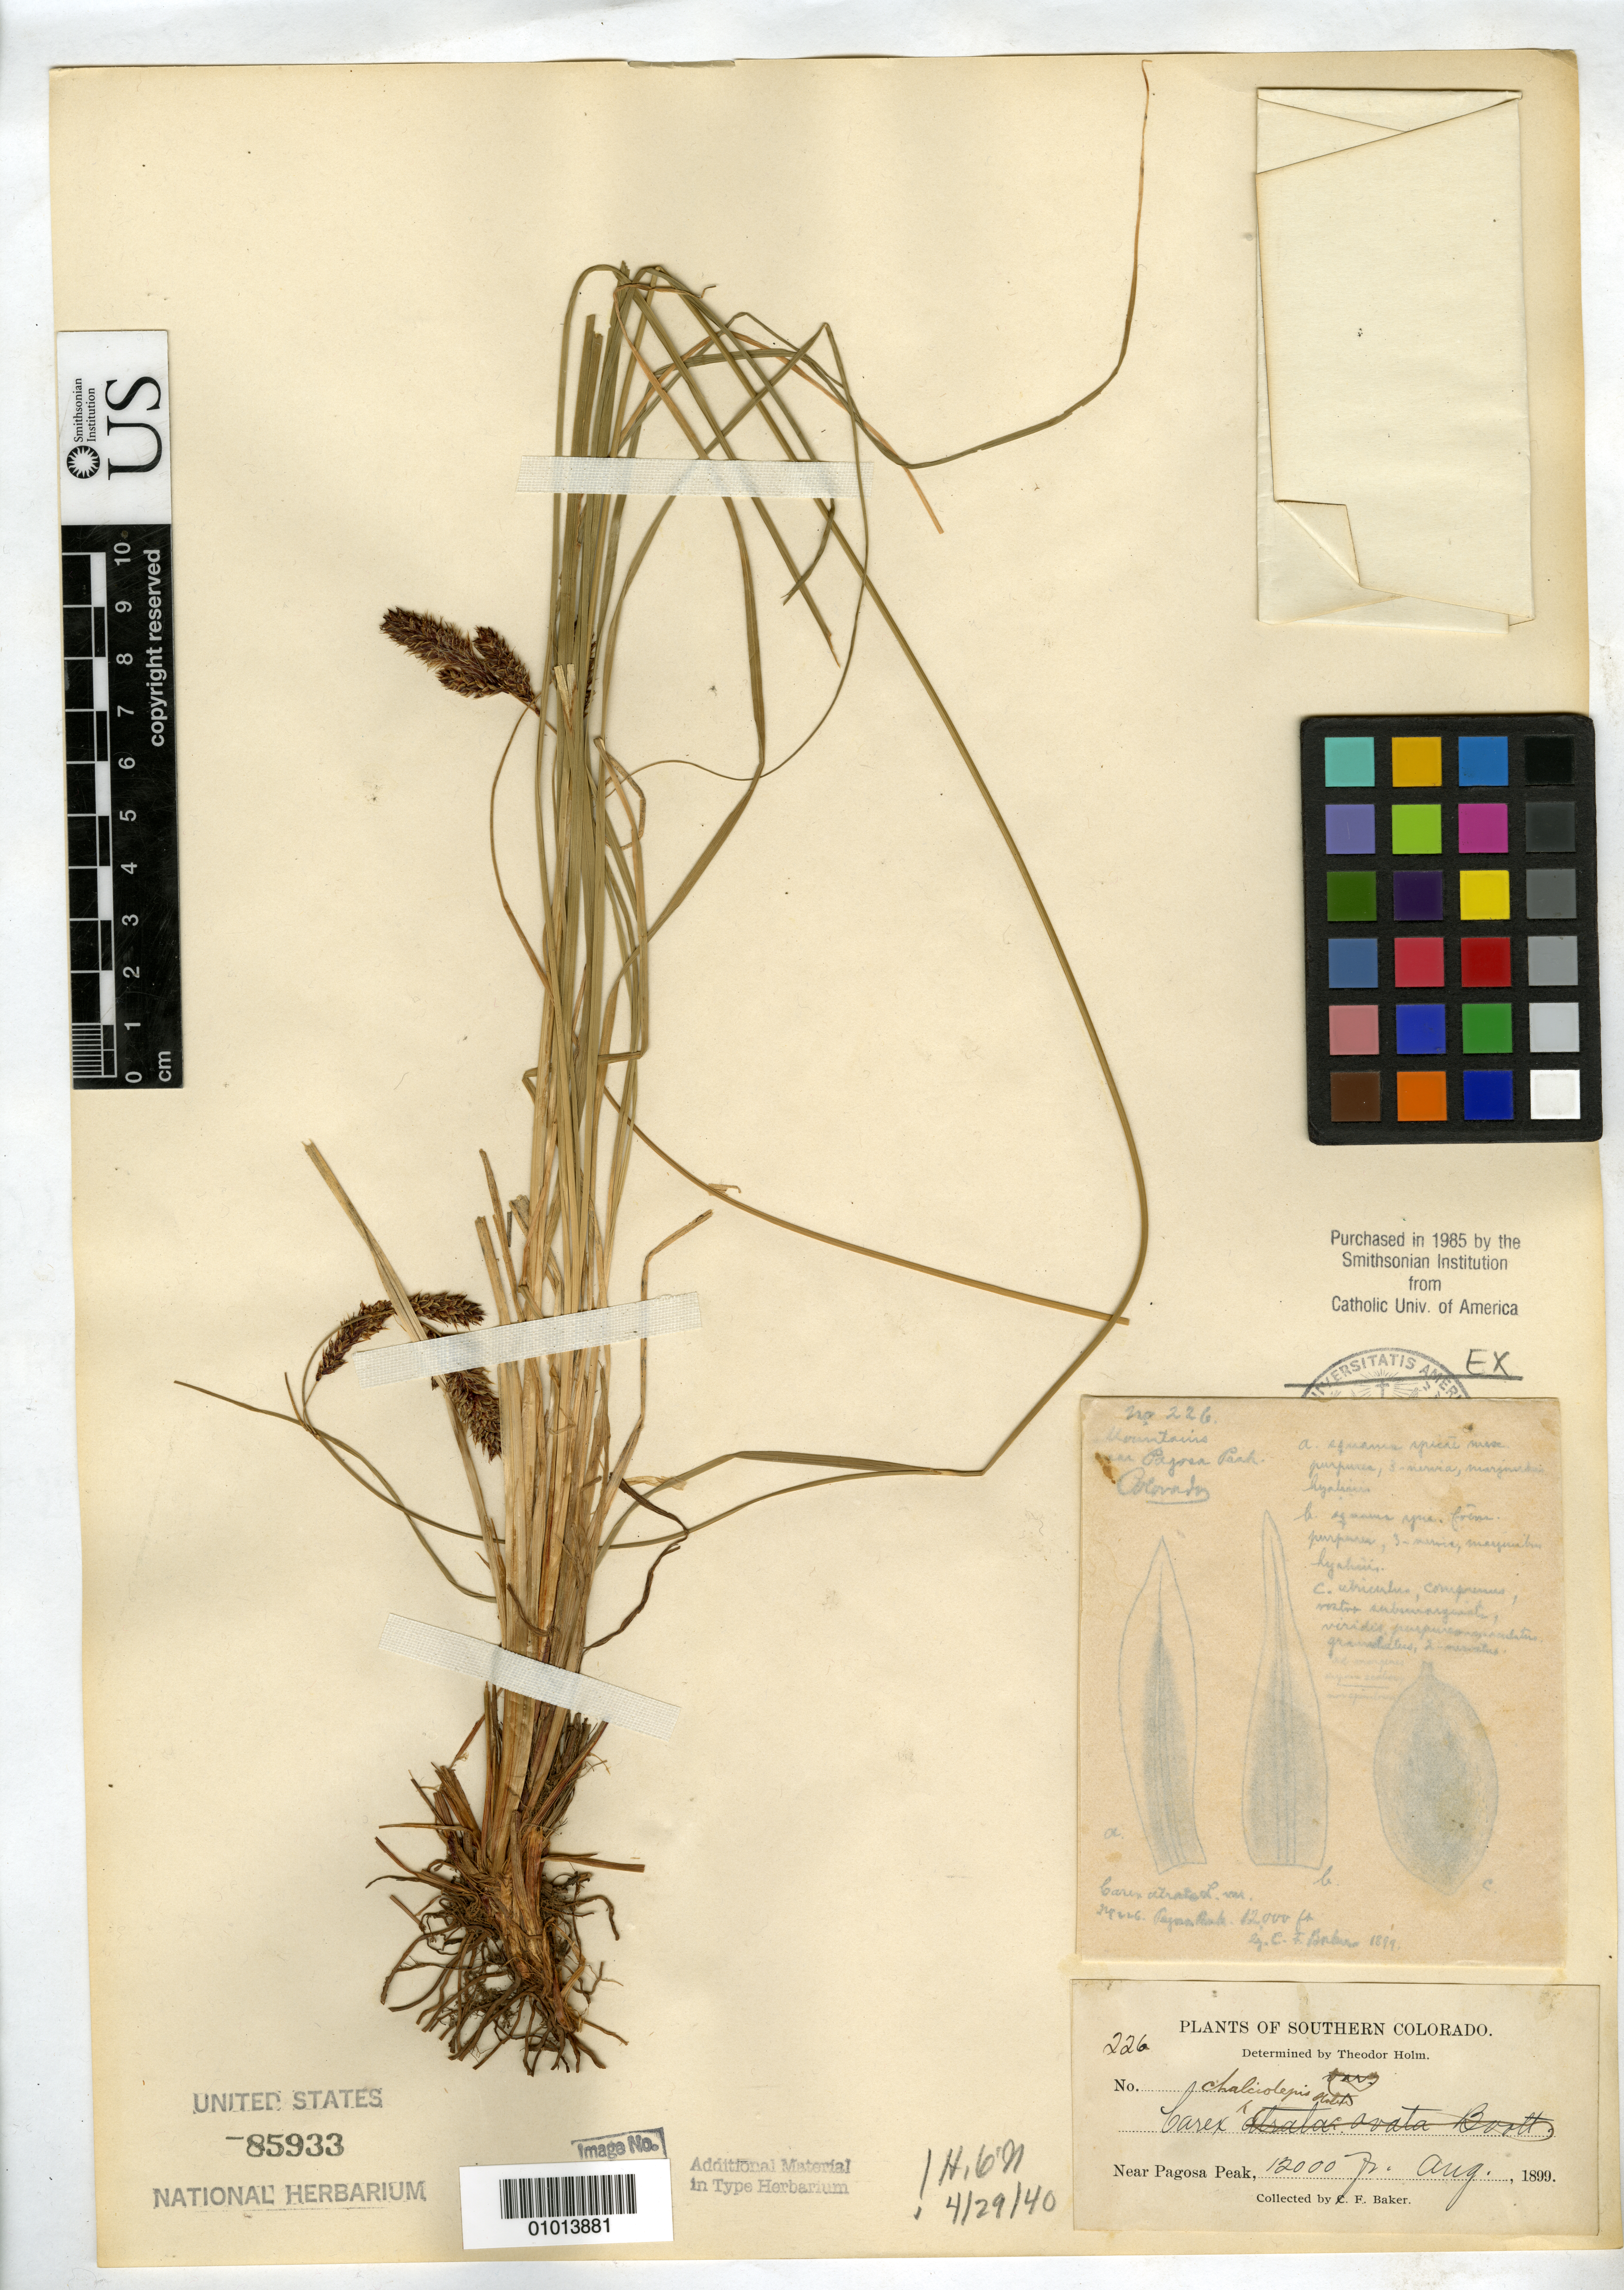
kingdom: Plantae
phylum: Tracheophyta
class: Liliopsida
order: Poales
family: Cyperaceae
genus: Carex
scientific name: Carex chalciolepis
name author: Holm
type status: Syntype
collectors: C. F. Baker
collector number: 226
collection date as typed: Aug 1899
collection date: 1899-08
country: United States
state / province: Colorado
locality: Southern Colorado, near Pagosa Peak.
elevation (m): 3658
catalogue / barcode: US 85933